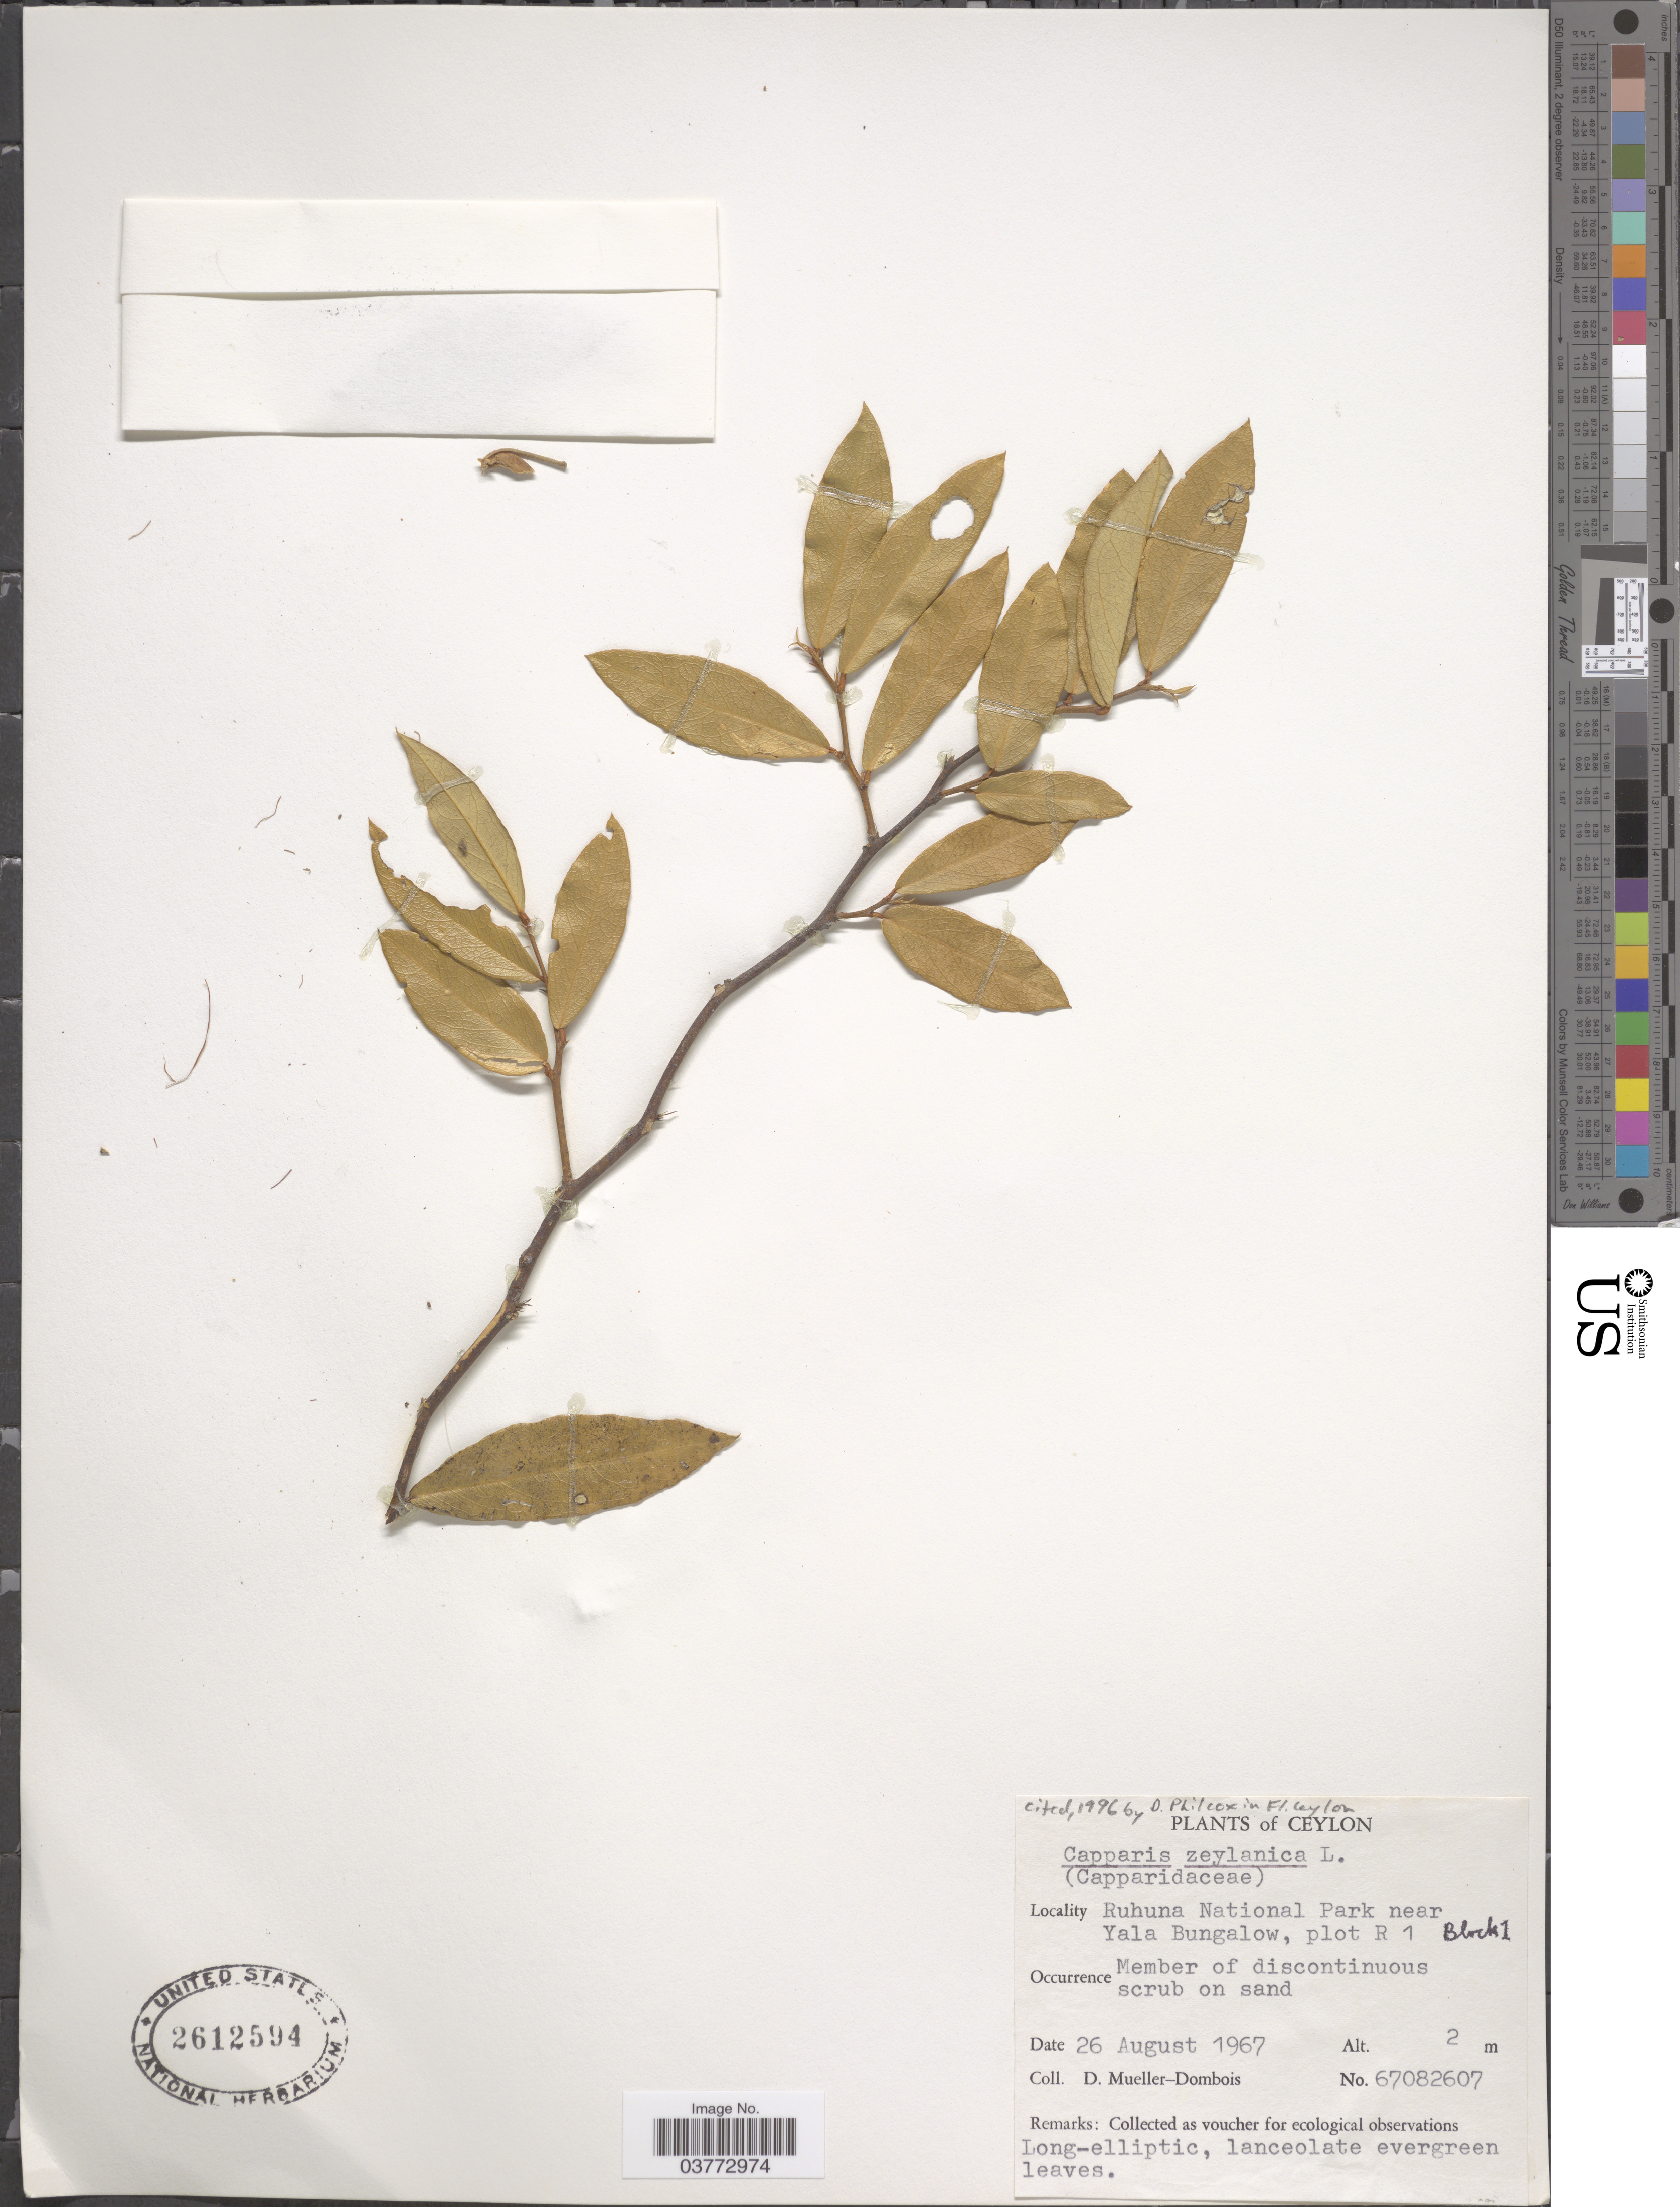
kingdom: Plantae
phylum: Tracheophyta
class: Magnoliopsida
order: Brassicales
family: Capparaceae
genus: Capparis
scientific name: Capparis zeylanica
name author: L.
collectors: D. Mueller-Dombois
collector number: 67082607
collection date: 1967-08-26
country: Sri Lanka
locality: Ceylon. Ruhuna National Park near Yala Bungalow, plot R 1 Block 1.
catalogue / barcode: US 2612594